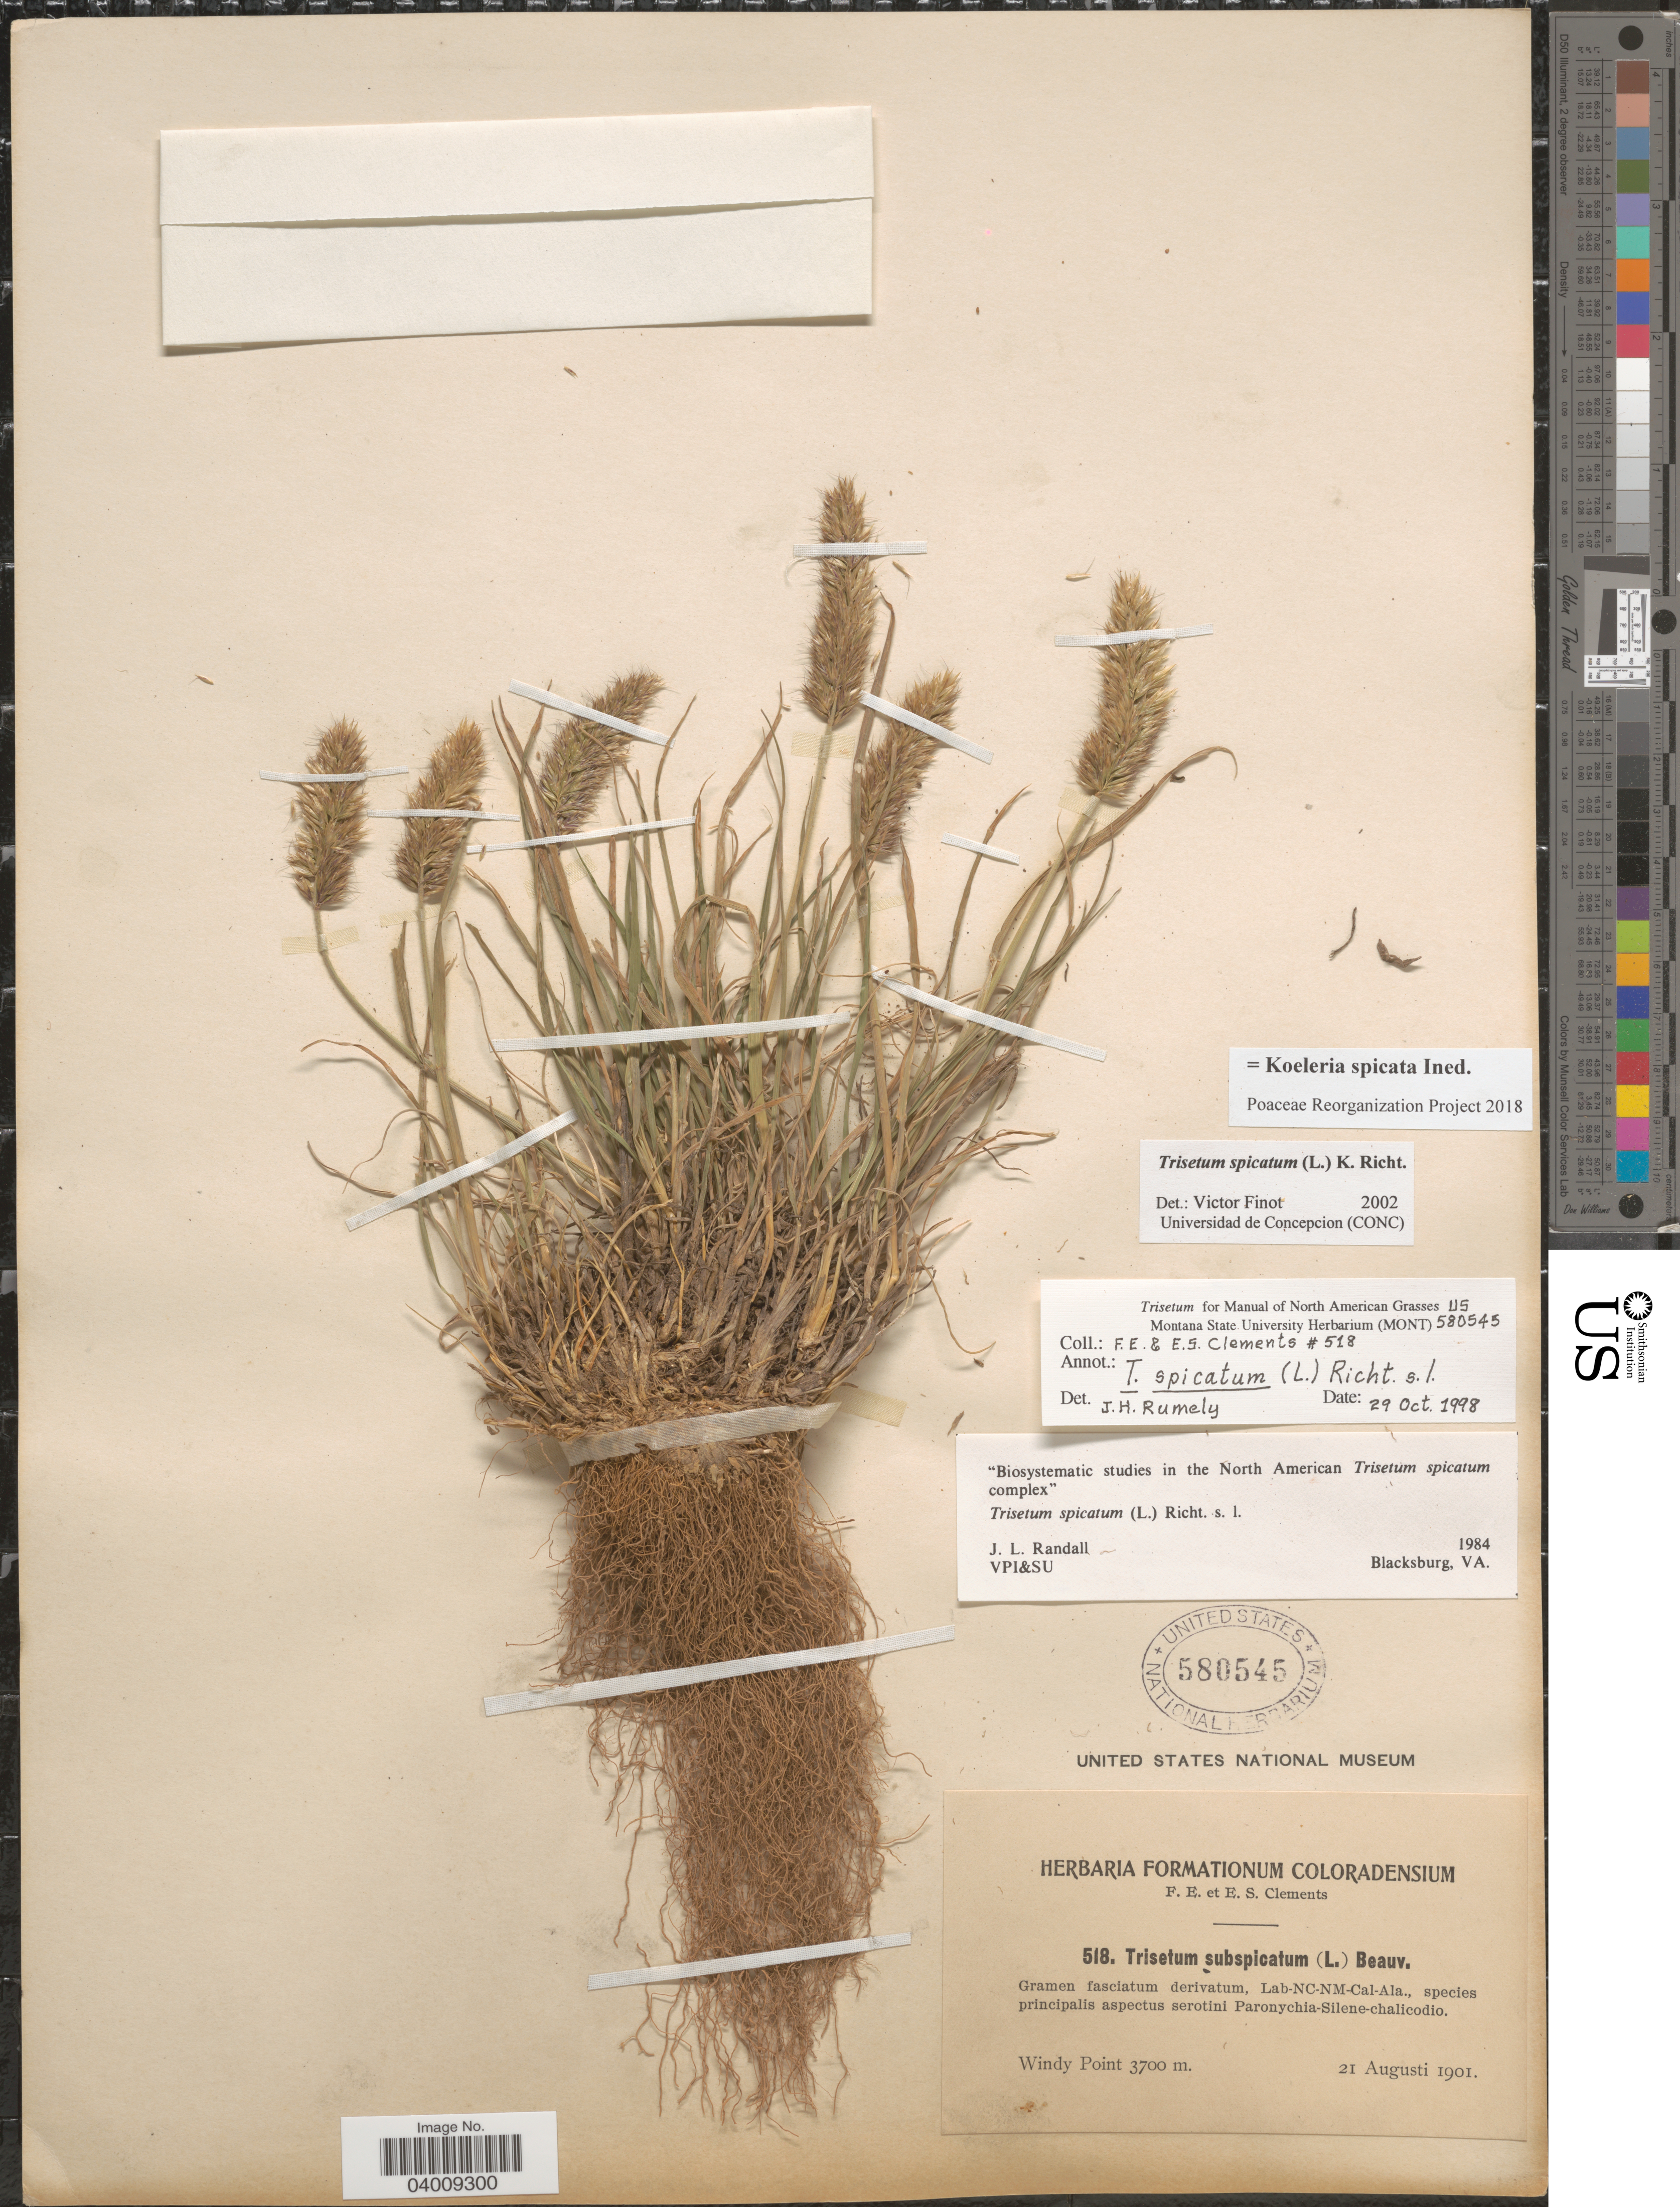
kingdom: Plantae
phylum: Tracheophyta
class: Liliopsida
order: Poales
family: Poaceae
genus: Koeleria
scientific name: Koeleria spicata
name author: (L.) Barberá et al.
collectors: F. E. Clements & E. S. Clements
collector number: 518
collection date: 1901-08-21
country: United States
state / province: Colorado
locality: Windy Point.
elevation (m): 3700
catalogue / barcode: US 580545